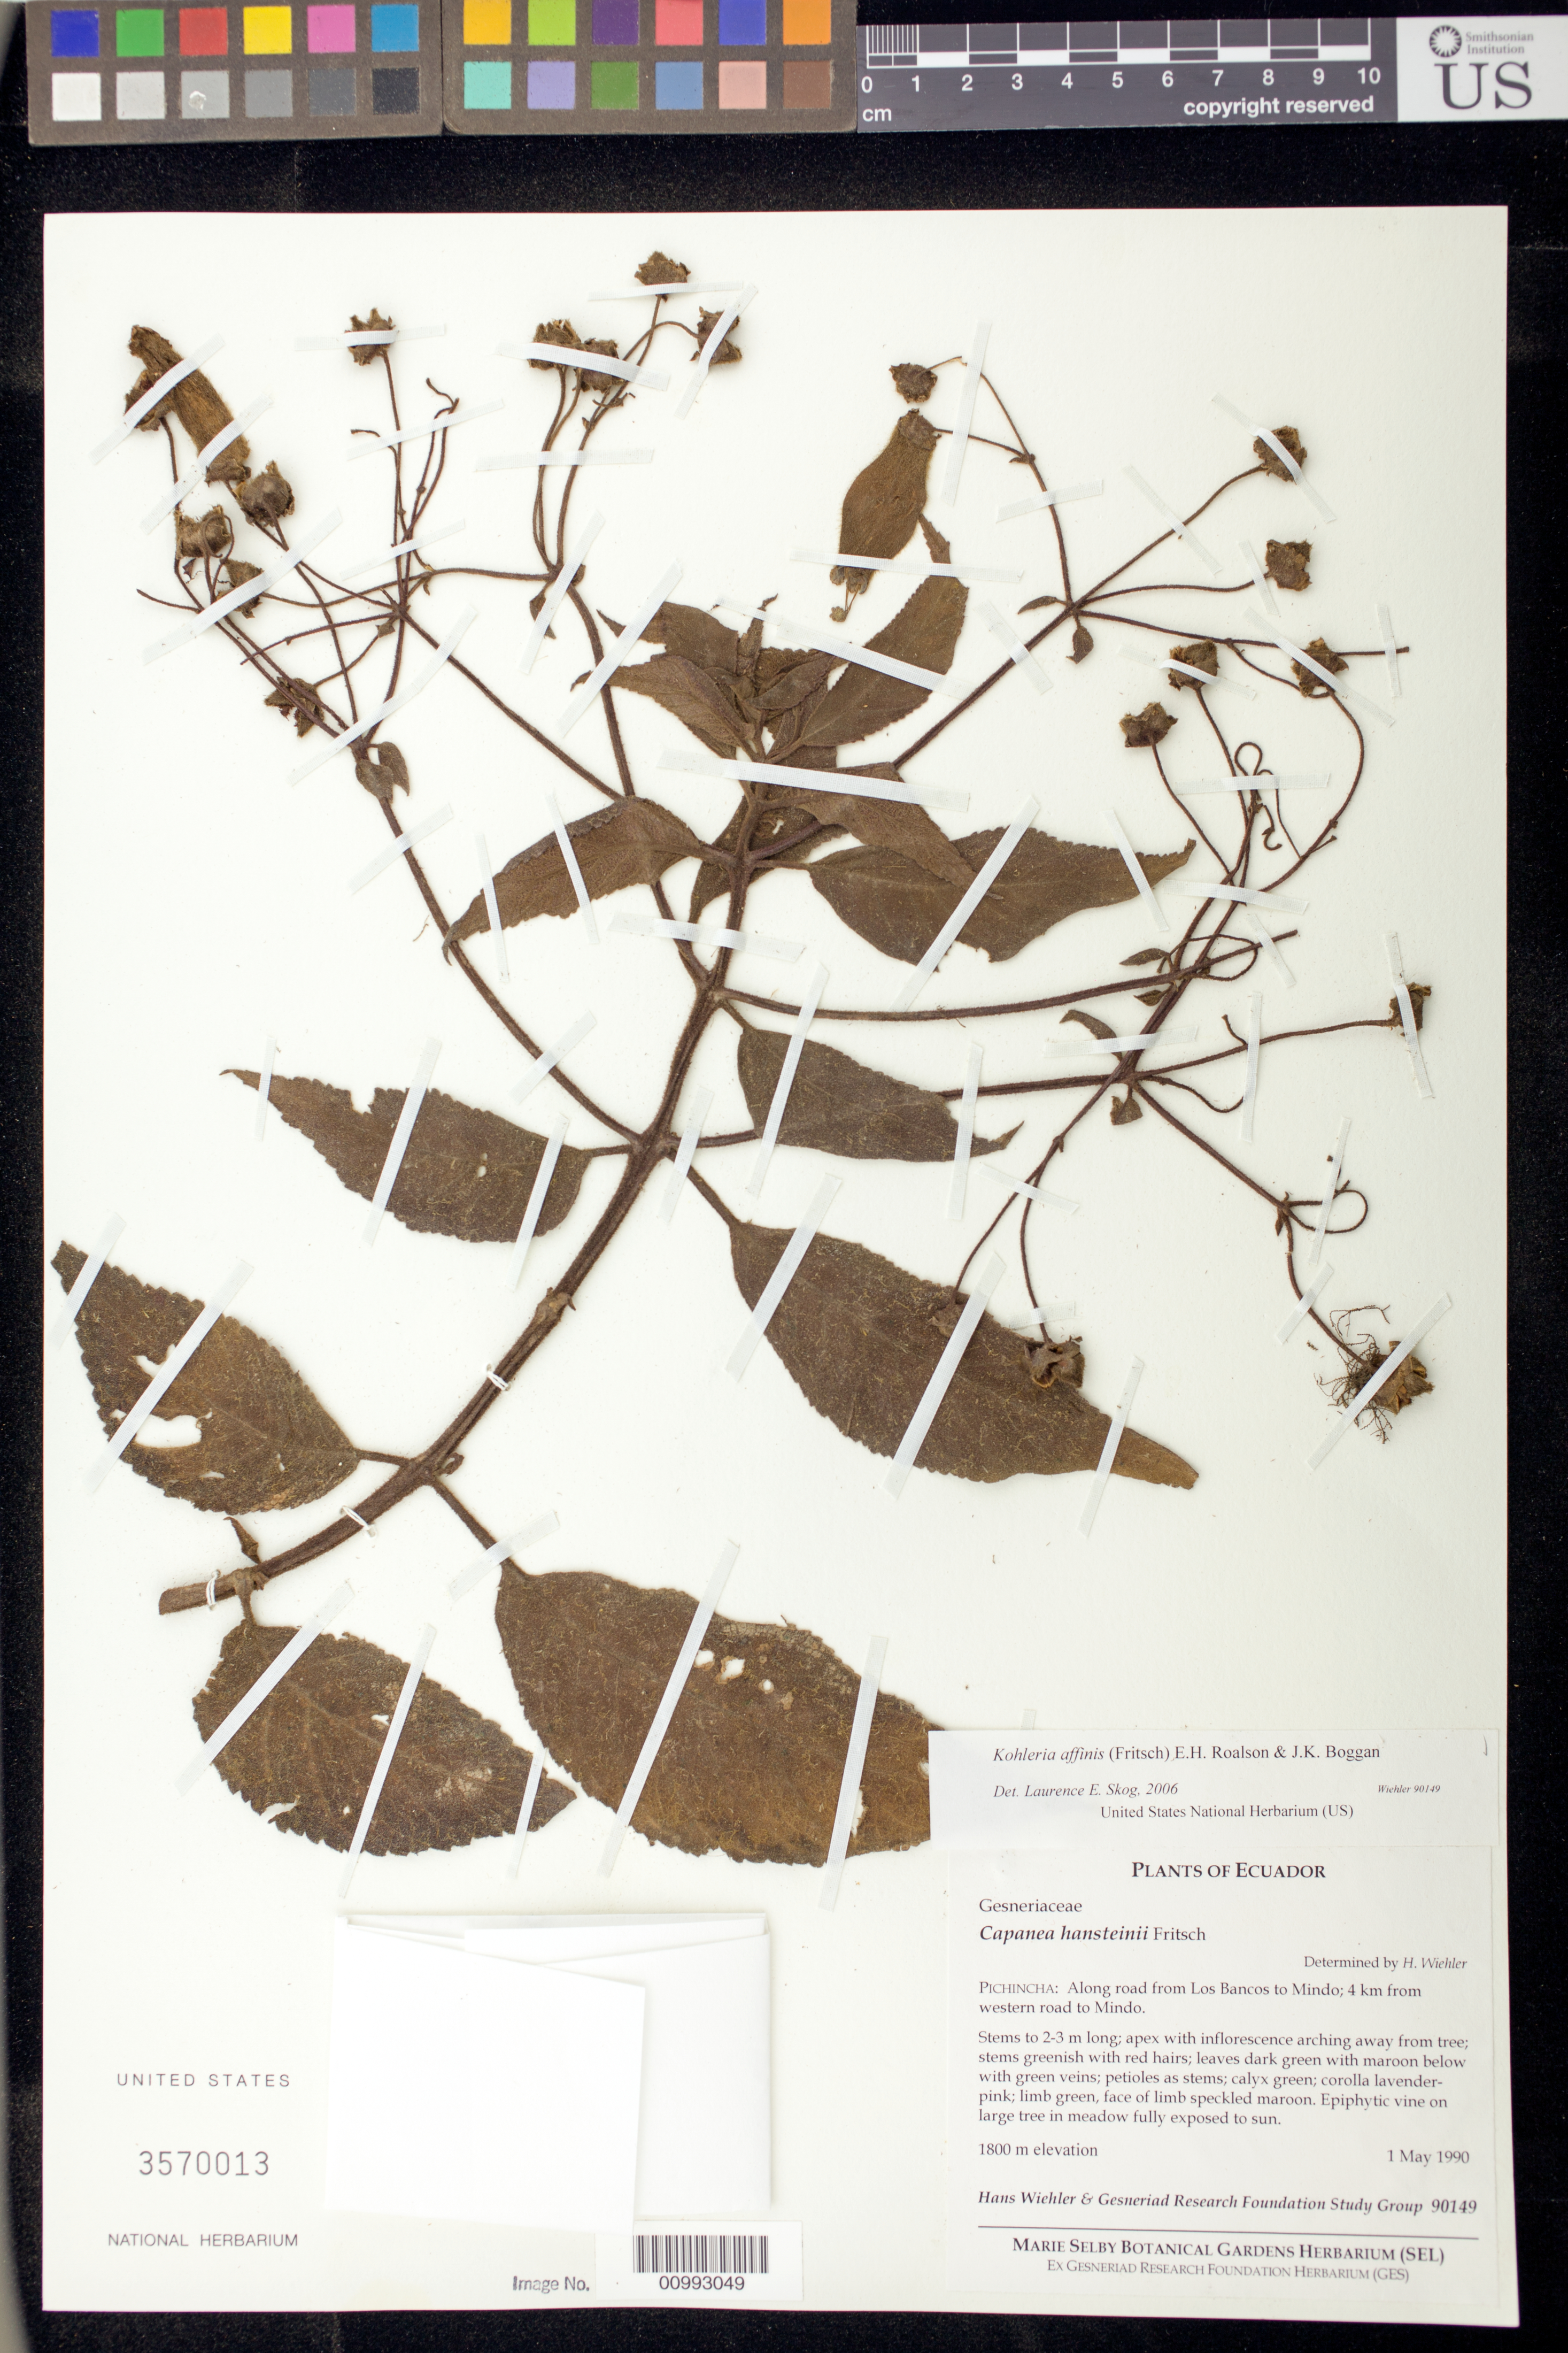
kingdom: Plantae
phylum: Tracheophyta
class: Magnoliopsida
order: Lamiales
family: Gesneriaceae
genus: Kohleria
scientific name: Kohleria affinis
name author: (Fritsch) Roalson & Boggan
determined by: Skog, Laurence E.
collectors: H. J. Wiehler & Gesneriad Research Foundation Study Group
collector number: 90149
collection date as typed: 01 May 1990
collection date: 1990-05-01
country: Ecuador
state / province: Pichincha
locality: Pichincha: along road from Los Bancos to Mindo; 4 km from western road to Mindo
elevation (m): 1800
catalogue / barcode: US 3570013